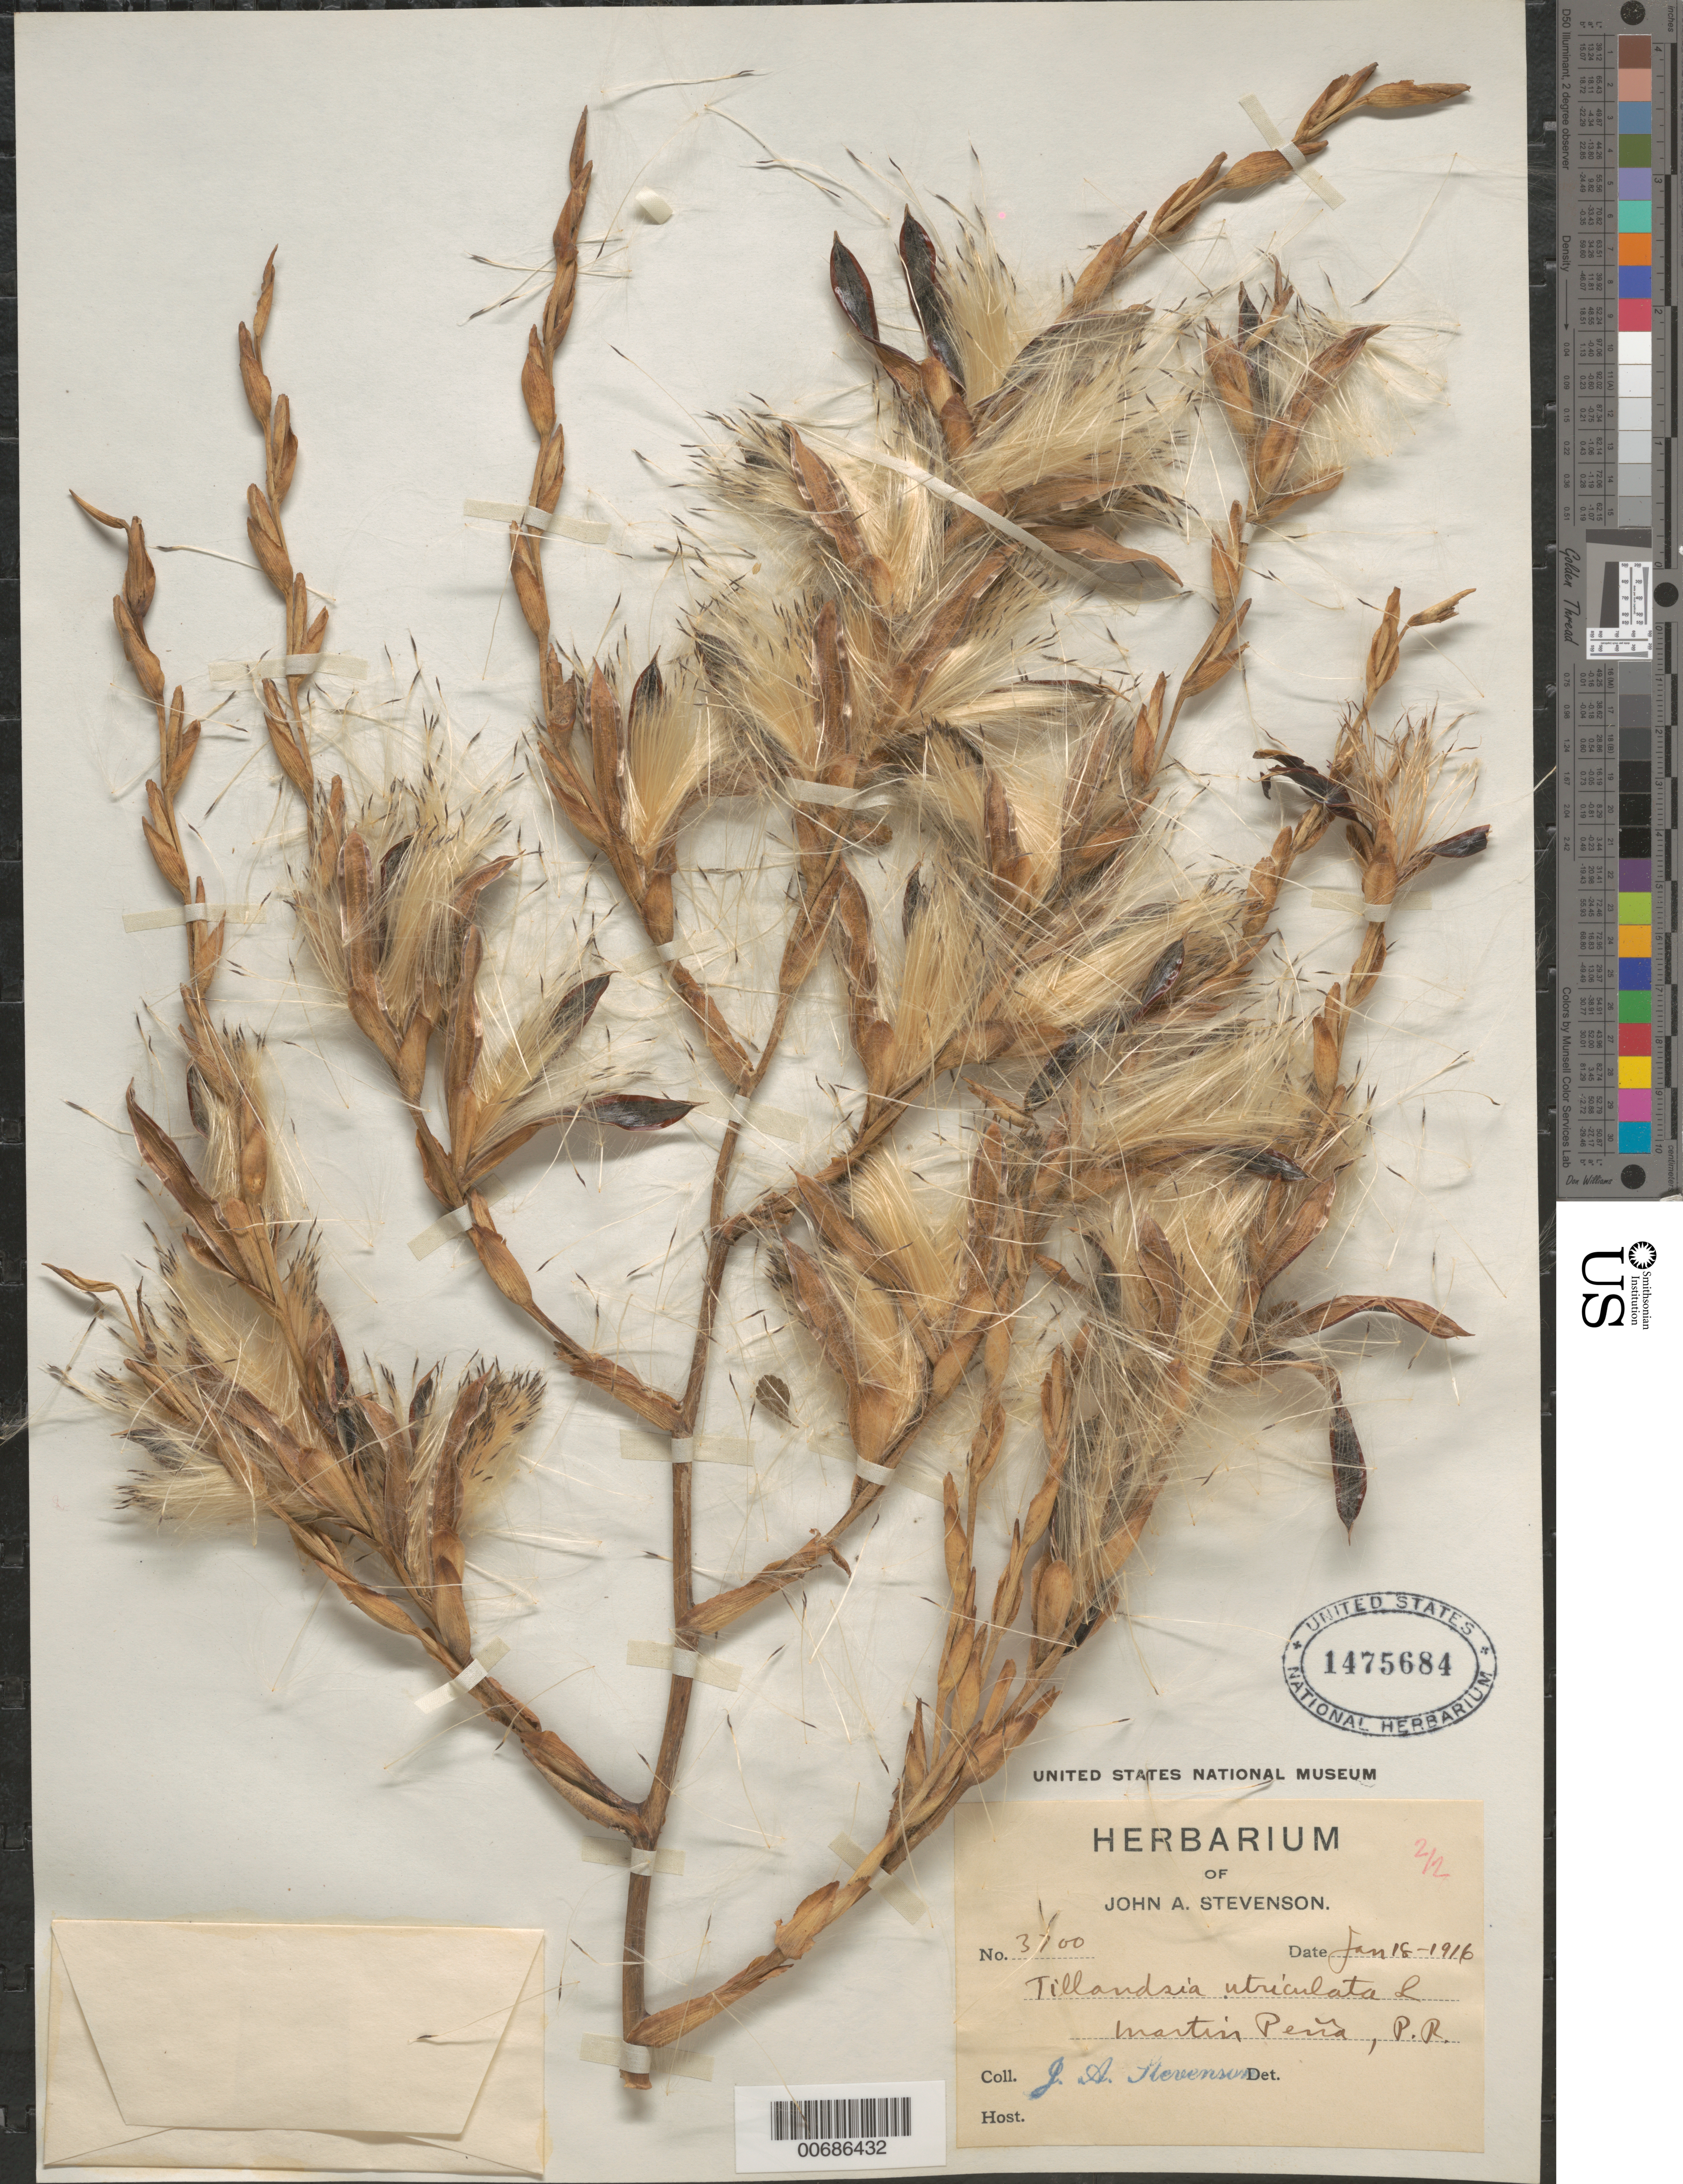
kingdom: Plantae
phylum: Tracheophyta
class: Liliopsida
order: Poales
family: Bromeliaceae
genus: Tillandsia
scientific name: Tillandsia utriculata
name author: L.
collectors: J. Stevenson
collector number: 3700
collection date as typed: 18 Jan 1916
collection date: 1916-01-18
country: Puerto Rico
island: Greater Antilles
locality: Martin Peña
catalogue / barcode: US 1475684